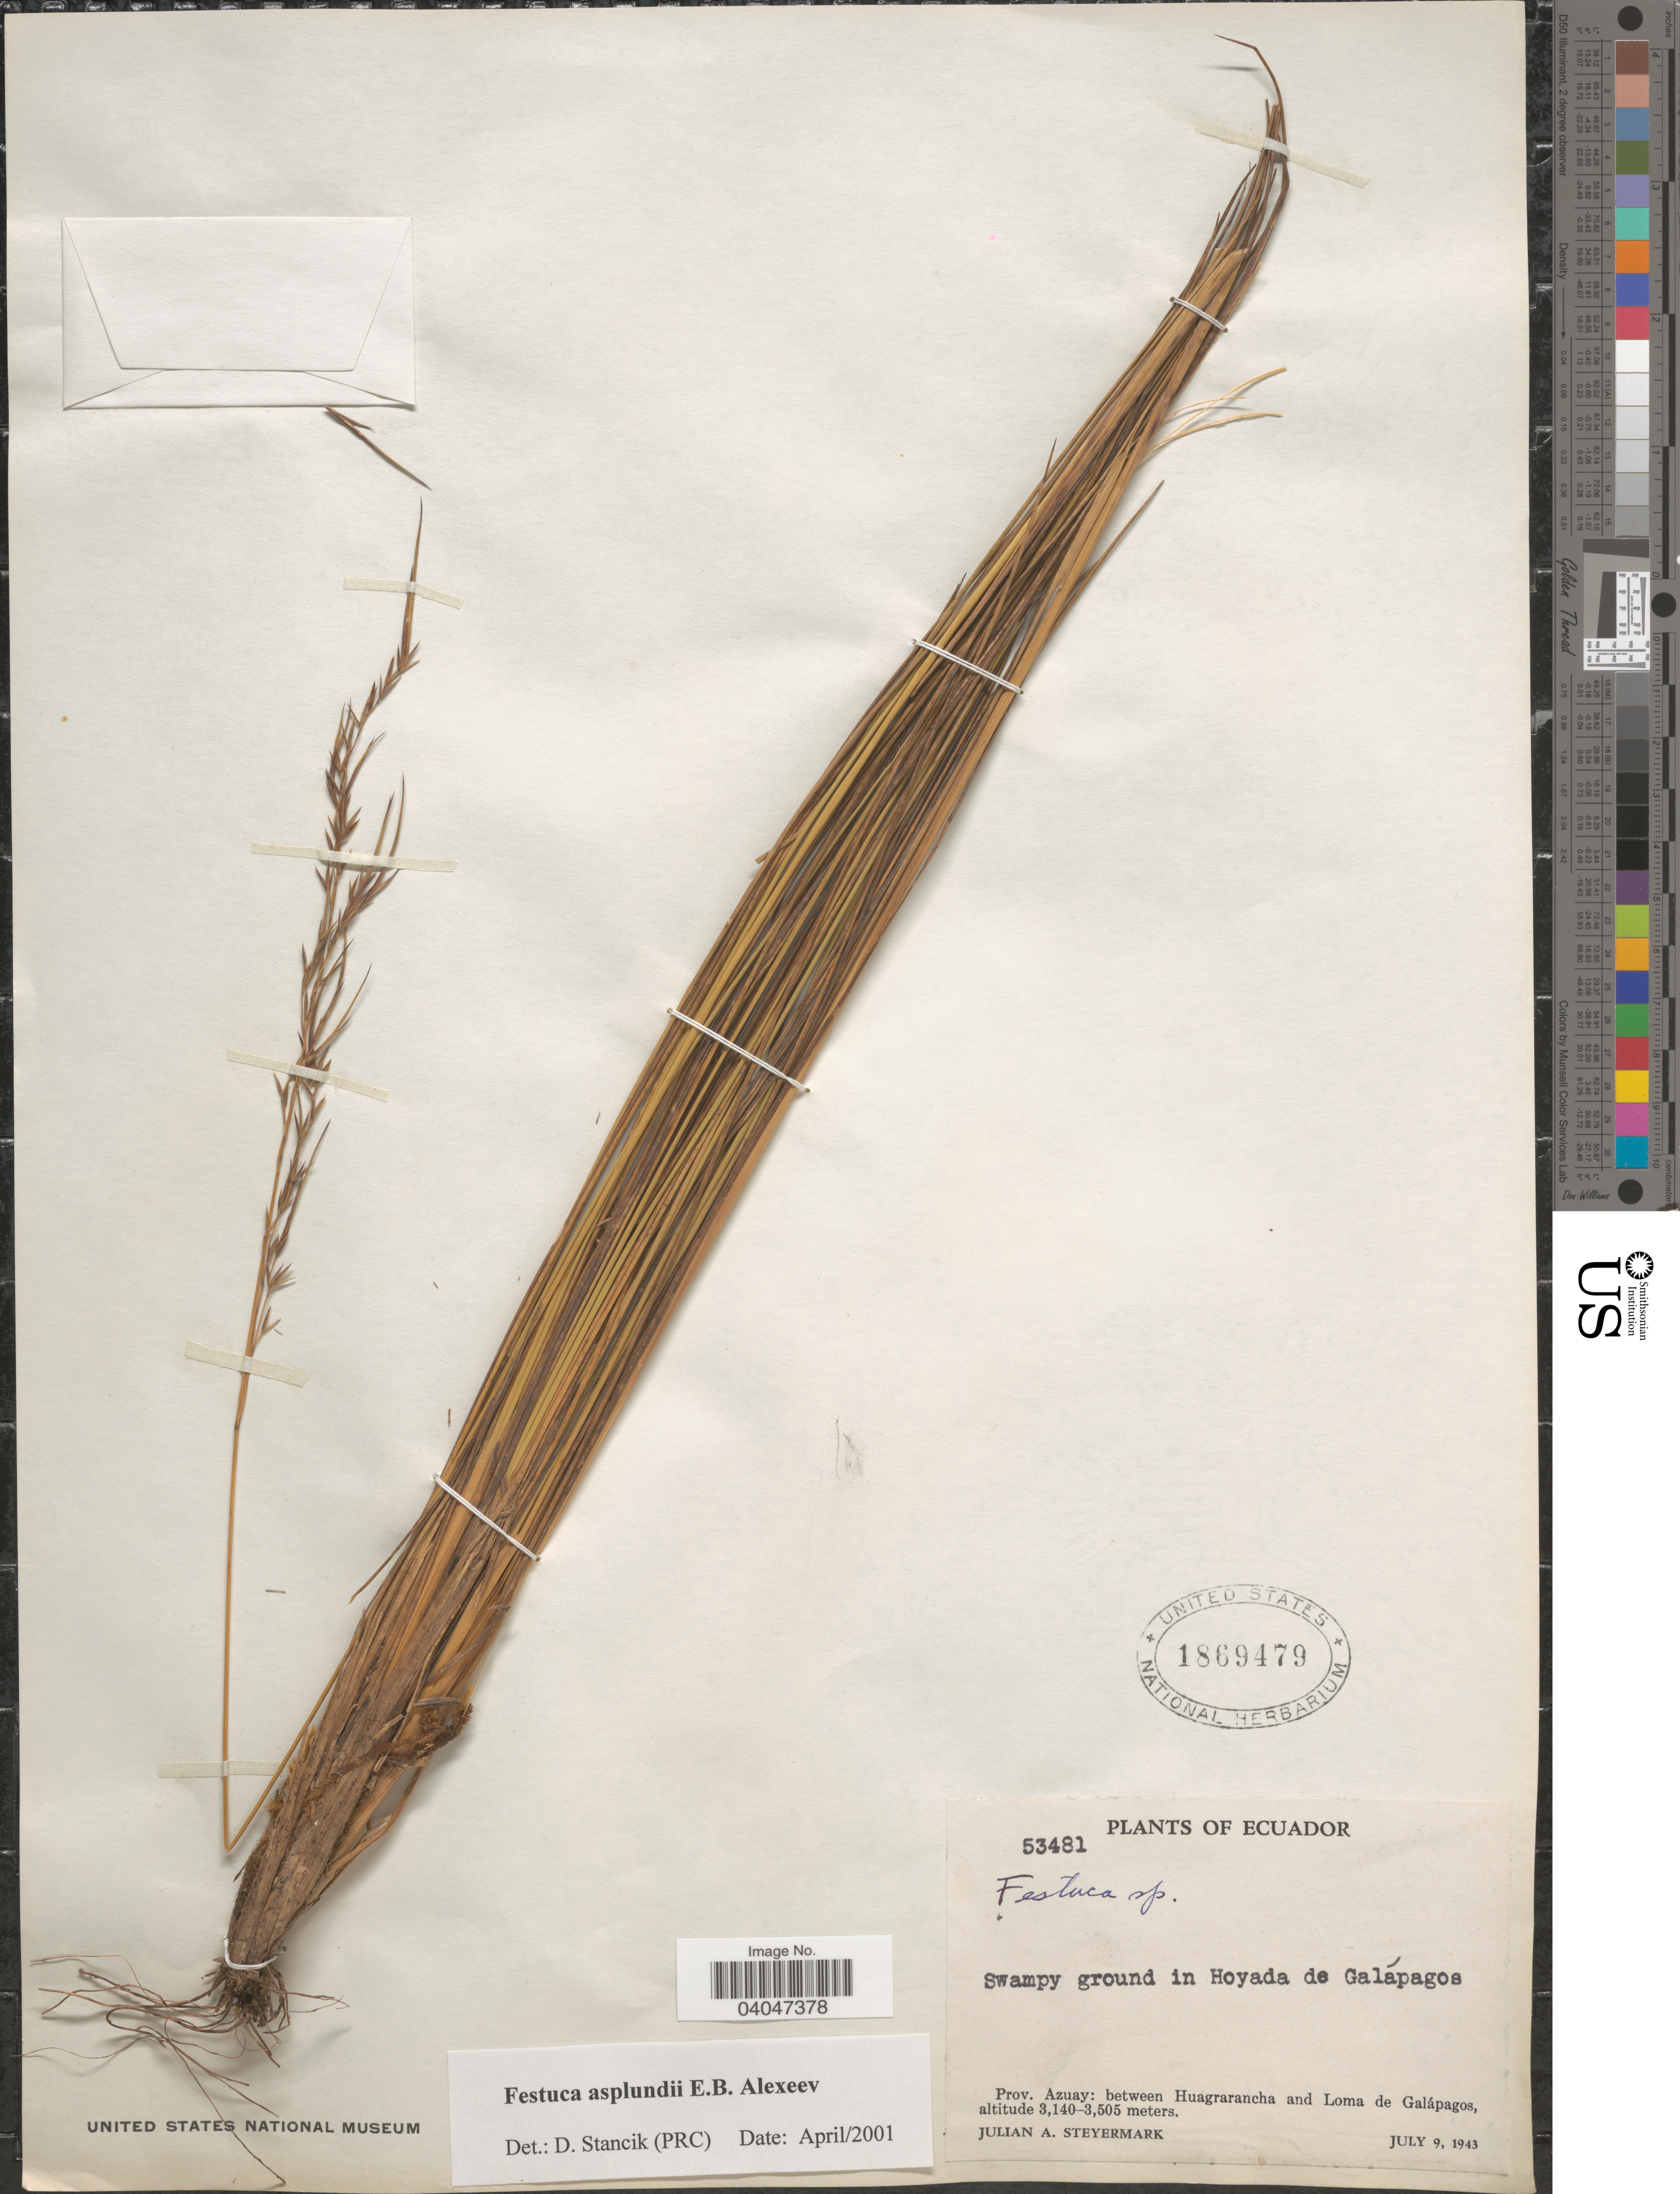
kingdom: Plantae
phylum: Tracheophyta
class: Liliopsida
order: Poales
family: Poaceae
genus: Festuca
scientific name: Festuca asplundii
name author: E.B. Alexeev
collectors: J. Steyermark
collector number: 53481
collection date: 1943-07-09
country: Ecuador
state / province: Azuay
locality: Swampy ground in Hoyada de Galápagos. Between Huagrarancha and Loma de Galápagos.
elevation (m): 3140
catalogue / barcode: US 1869479